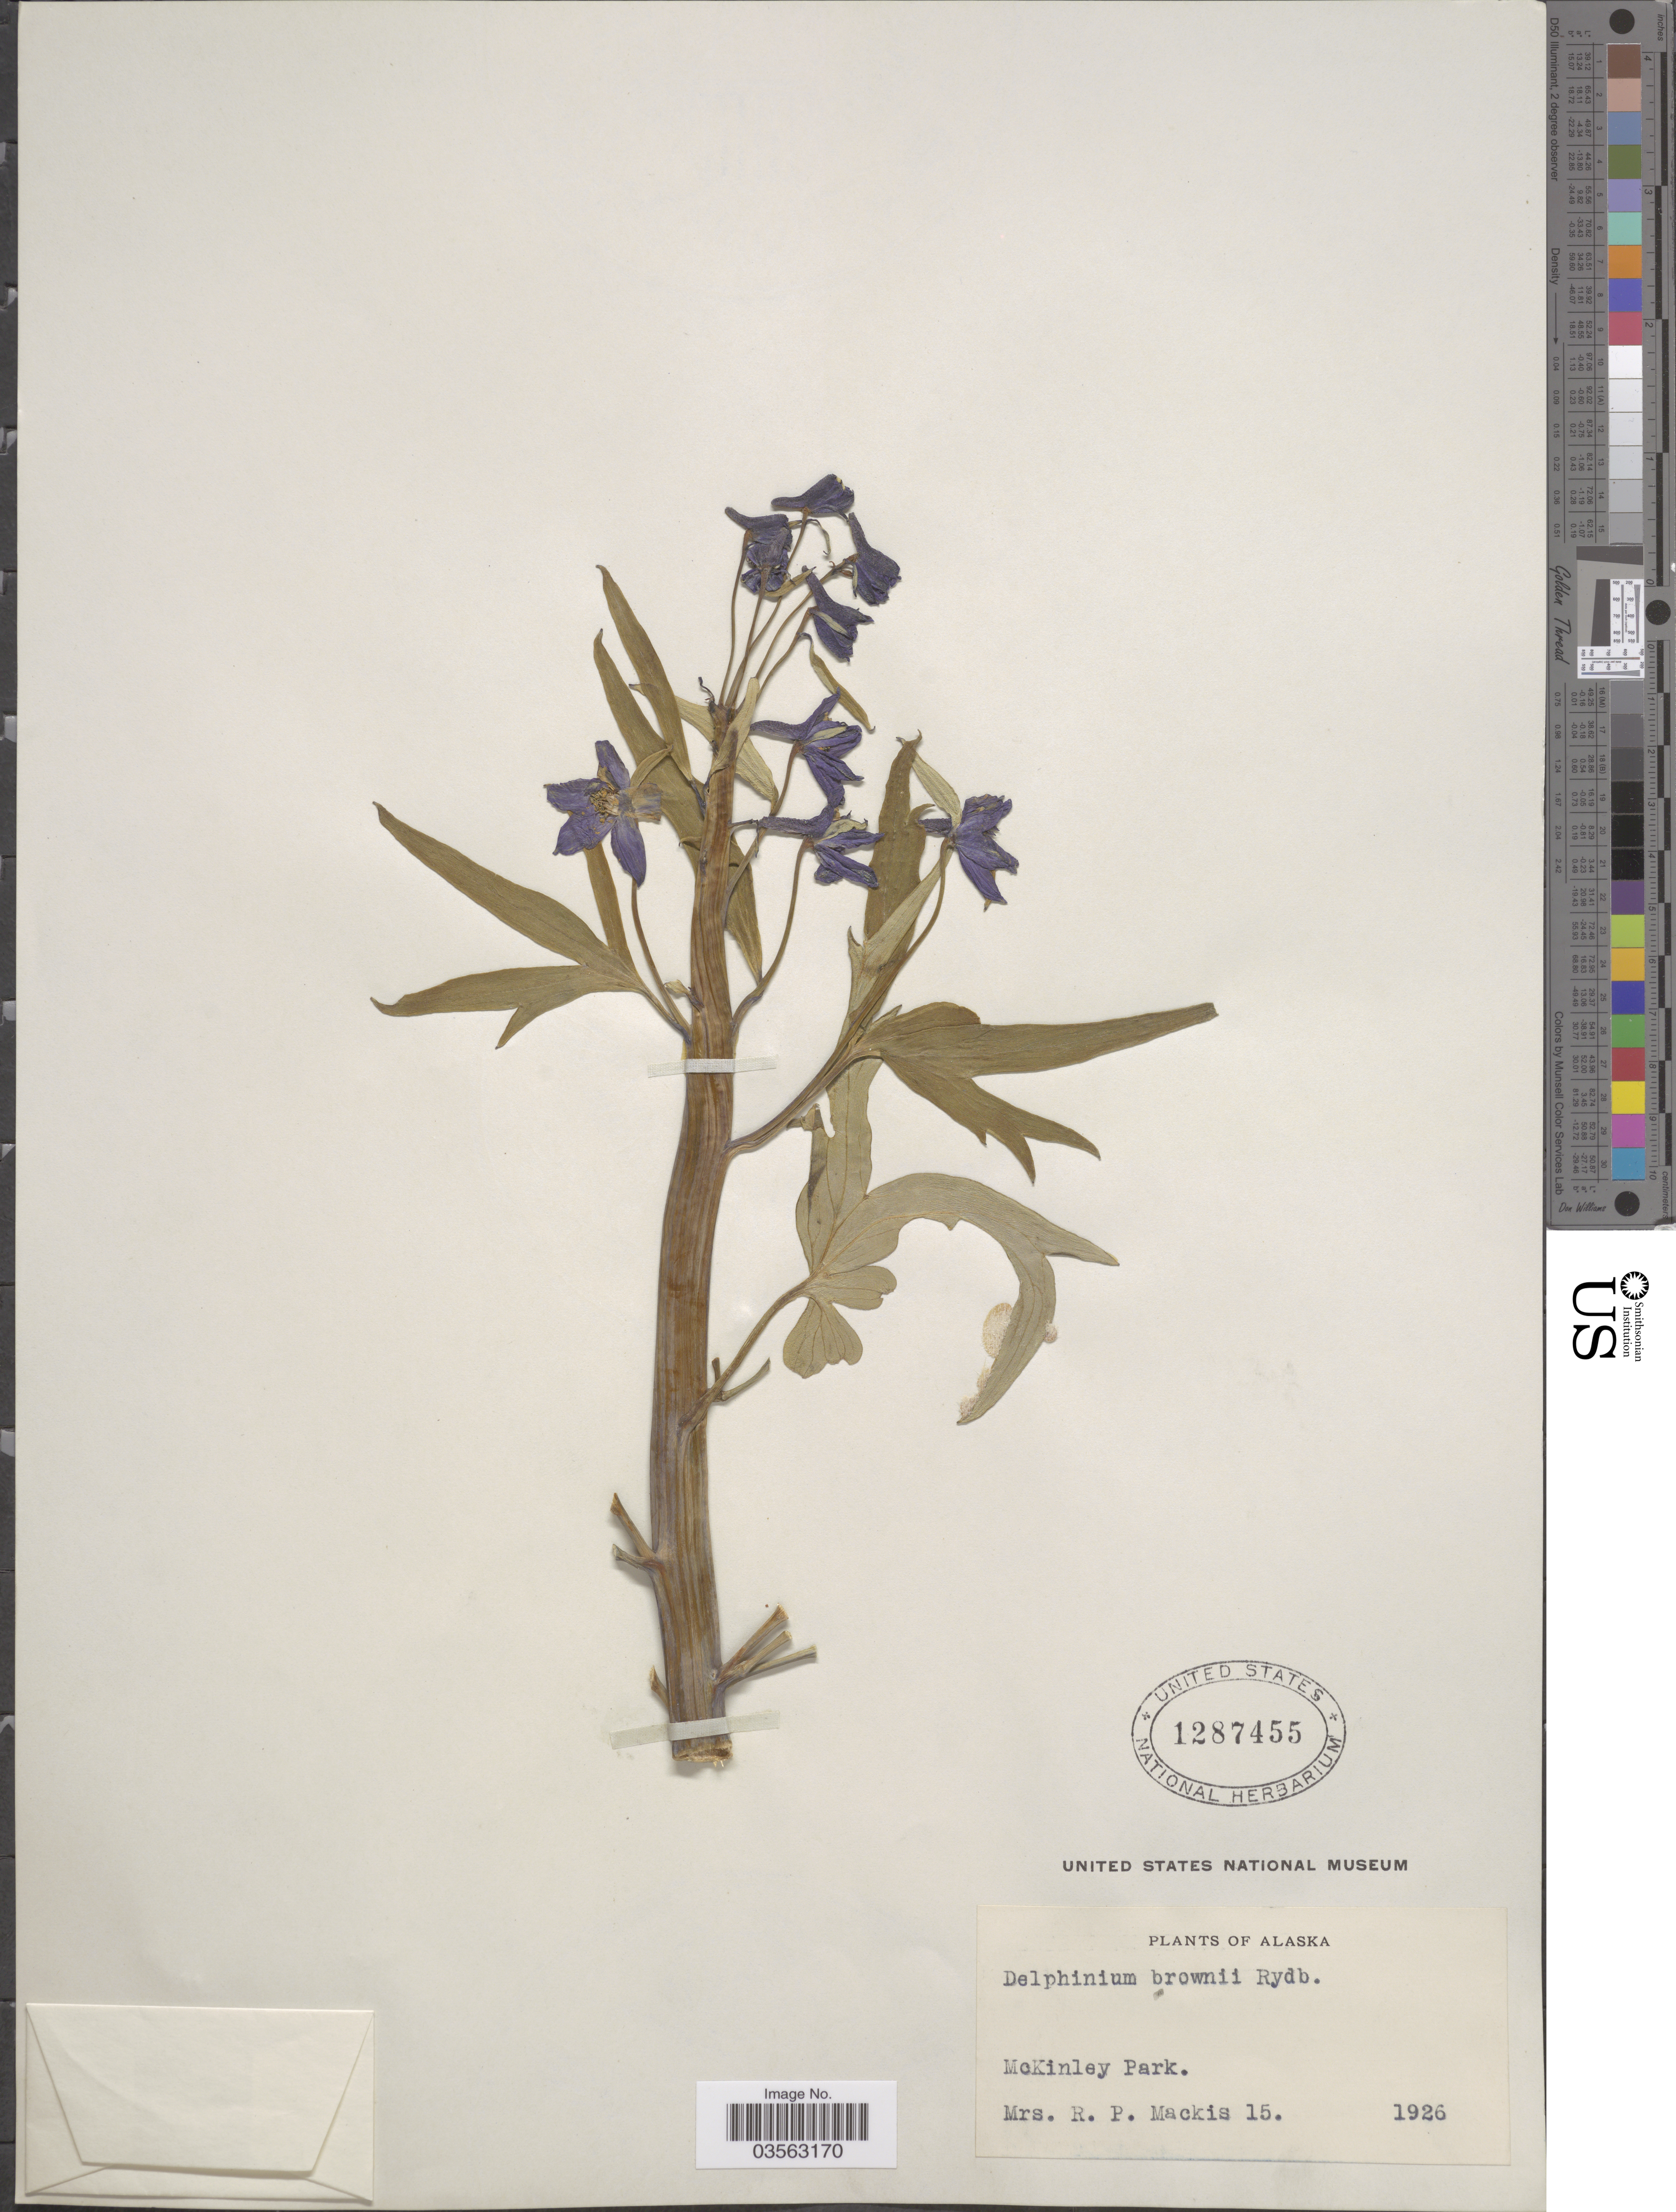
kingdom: Plantae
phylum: Tracheophyta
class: Magnoliopsida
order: Ranunculales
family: Ranunculaceae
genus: Delphinium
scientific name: Delphinium glaucum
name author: S. Watson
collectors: R. Mackis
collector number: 15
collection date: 1926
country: United States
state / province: Alaska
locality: McKinley Park.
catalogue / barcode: US 1287455